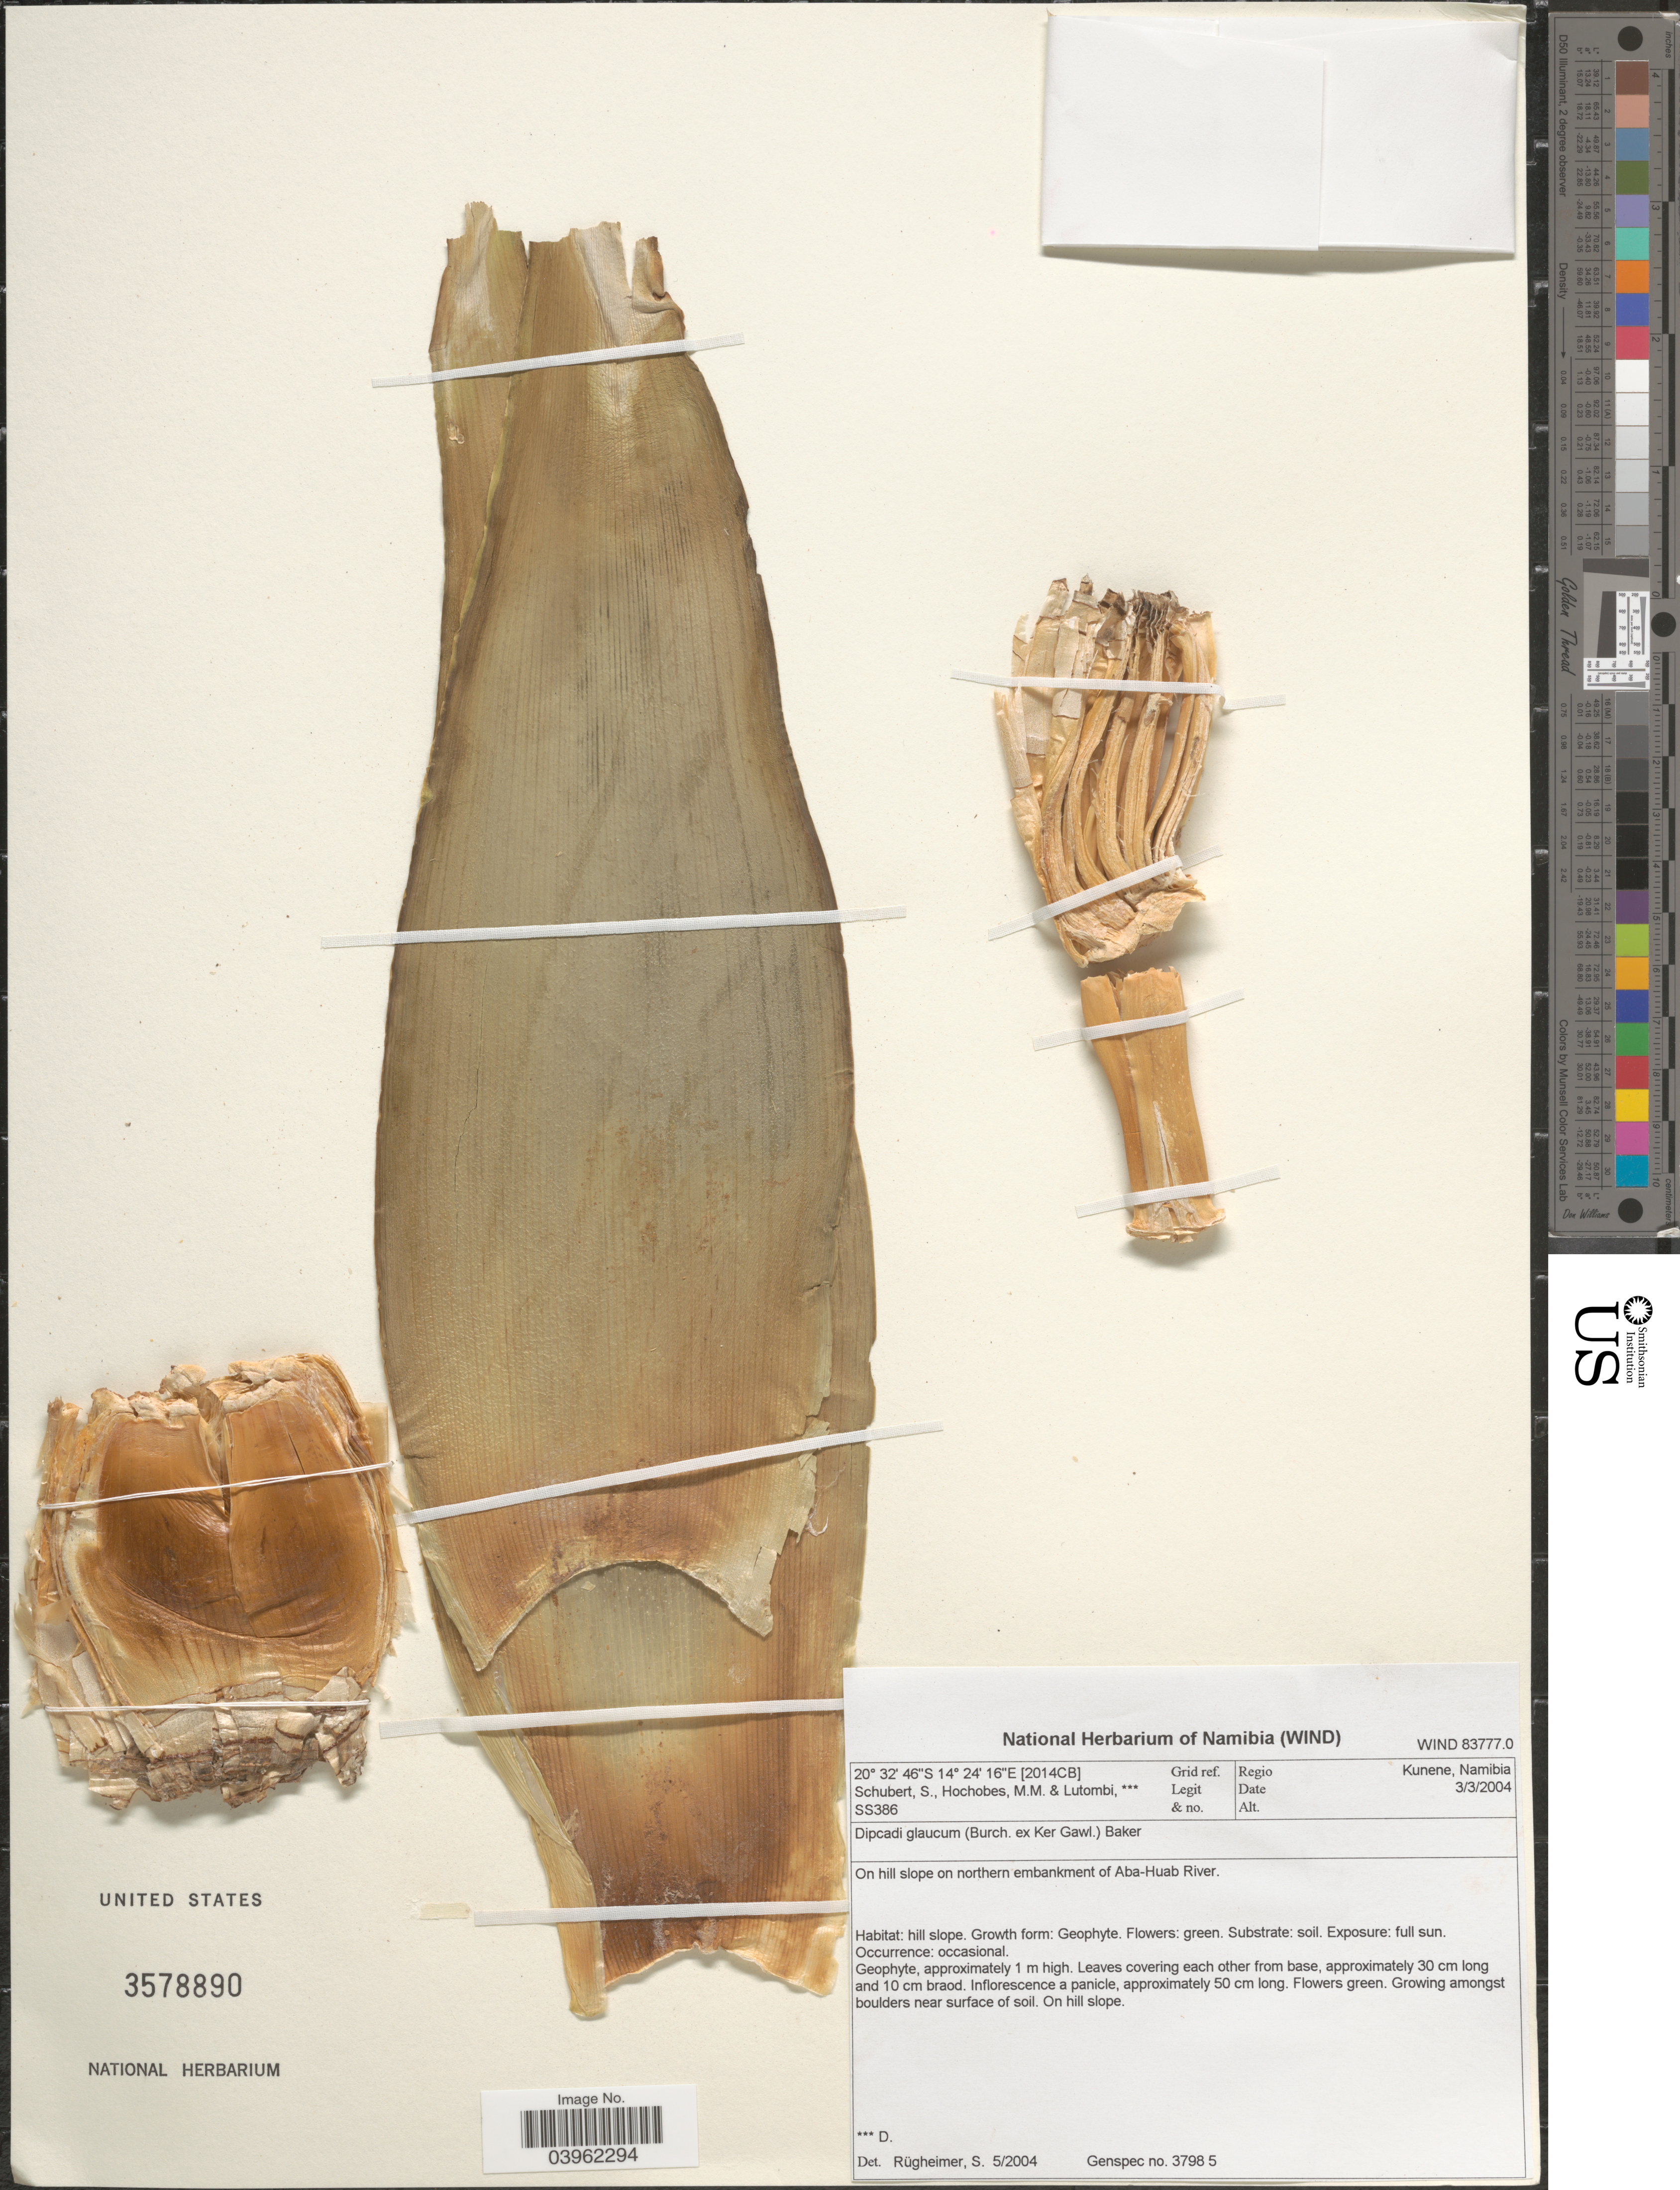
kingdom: Plantae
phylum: Tracheophyta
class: Liliopsida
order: Asparagales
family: Asparagaceae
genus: Dipcadi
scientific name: Dipcadi glaucum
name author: (Burch. ex Ker Gawl.) Baker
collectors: S. Schubert, M. Hochobes & D. Lutombi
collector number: SS386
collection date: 2004-03-03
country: Namibia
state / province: Kunene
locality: Grid ref. [2014CB]. Regio Kunene. On hill slope on northern embankment of Aba-Huab River.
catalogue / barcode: US 3578890